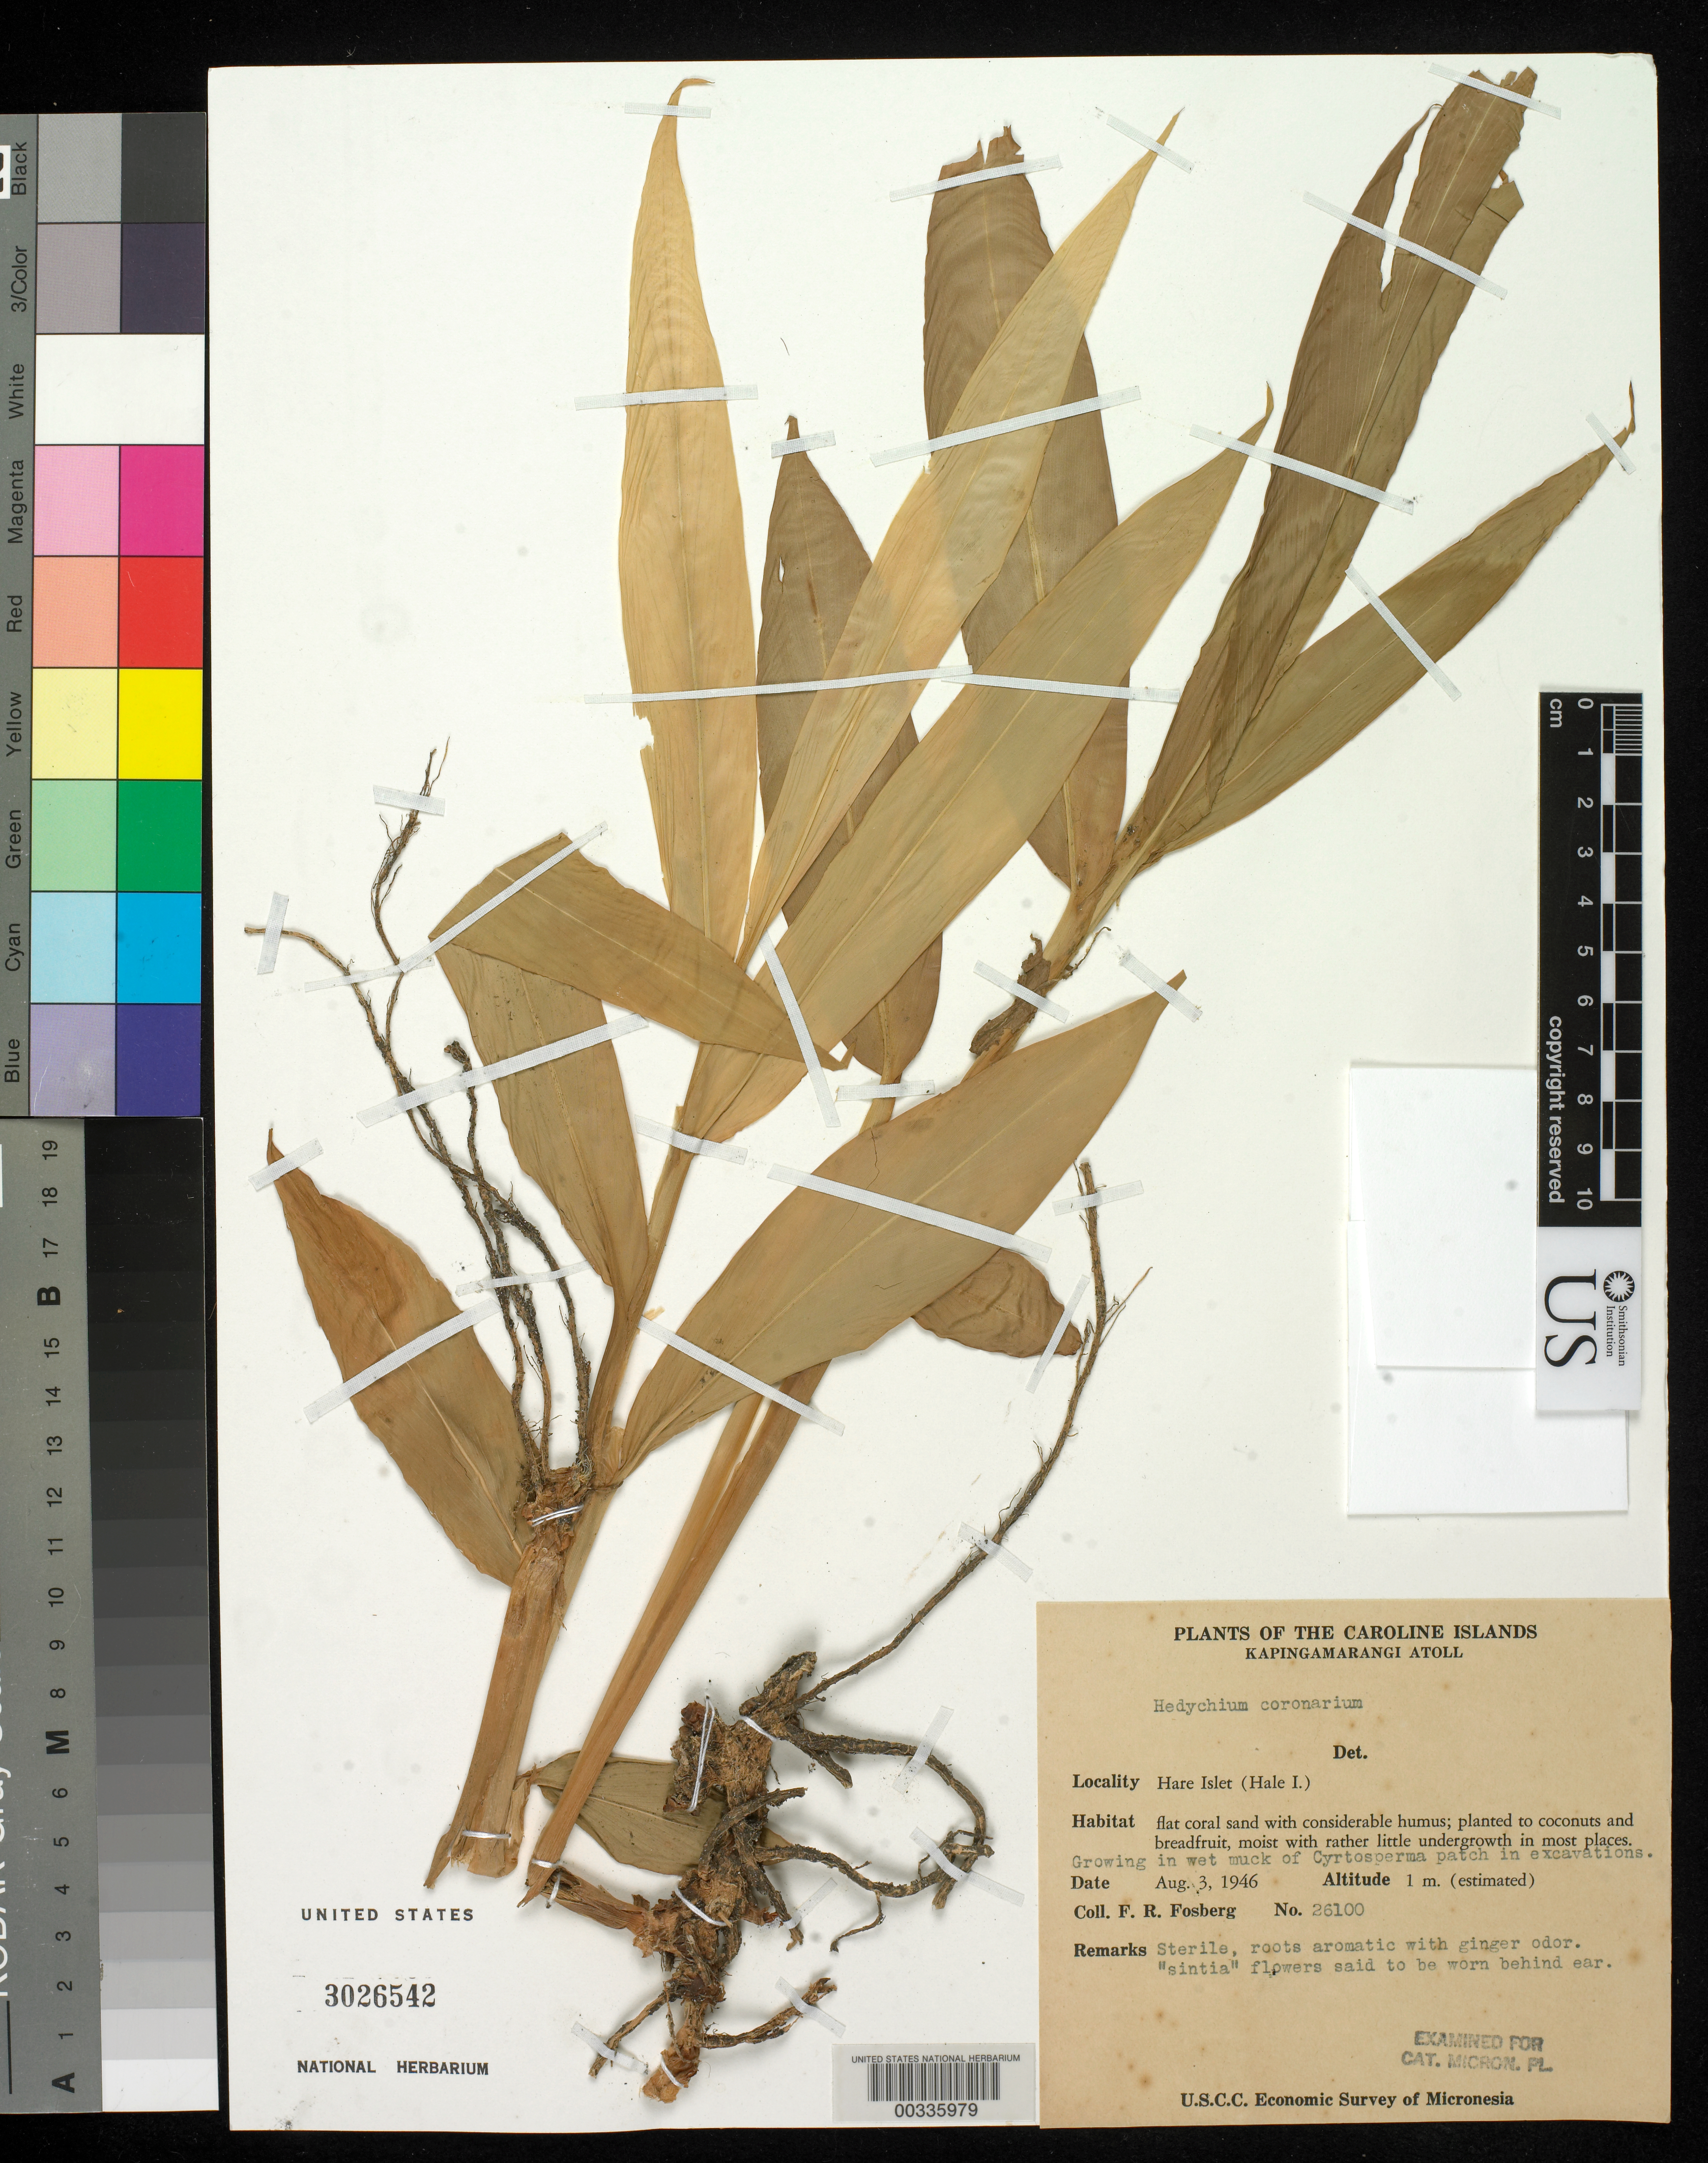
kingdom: Plantae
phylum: Tracheophyta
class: Liliopsida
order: Zingiberales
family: Zingiberaceae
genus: Hedychium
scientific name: Hedychium coronarium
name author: J. Koenig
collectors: F. R. Fosberg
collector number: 26100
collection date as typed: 03 Aug 1946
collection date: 1946-08-03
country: Micronesia, Federated States of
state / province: Pohnpei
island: Kapingamarangi Atoll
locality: Kapingamarangi Atoll, Hare Islet (Hale I.)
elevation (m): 1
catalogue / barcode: US 3026542